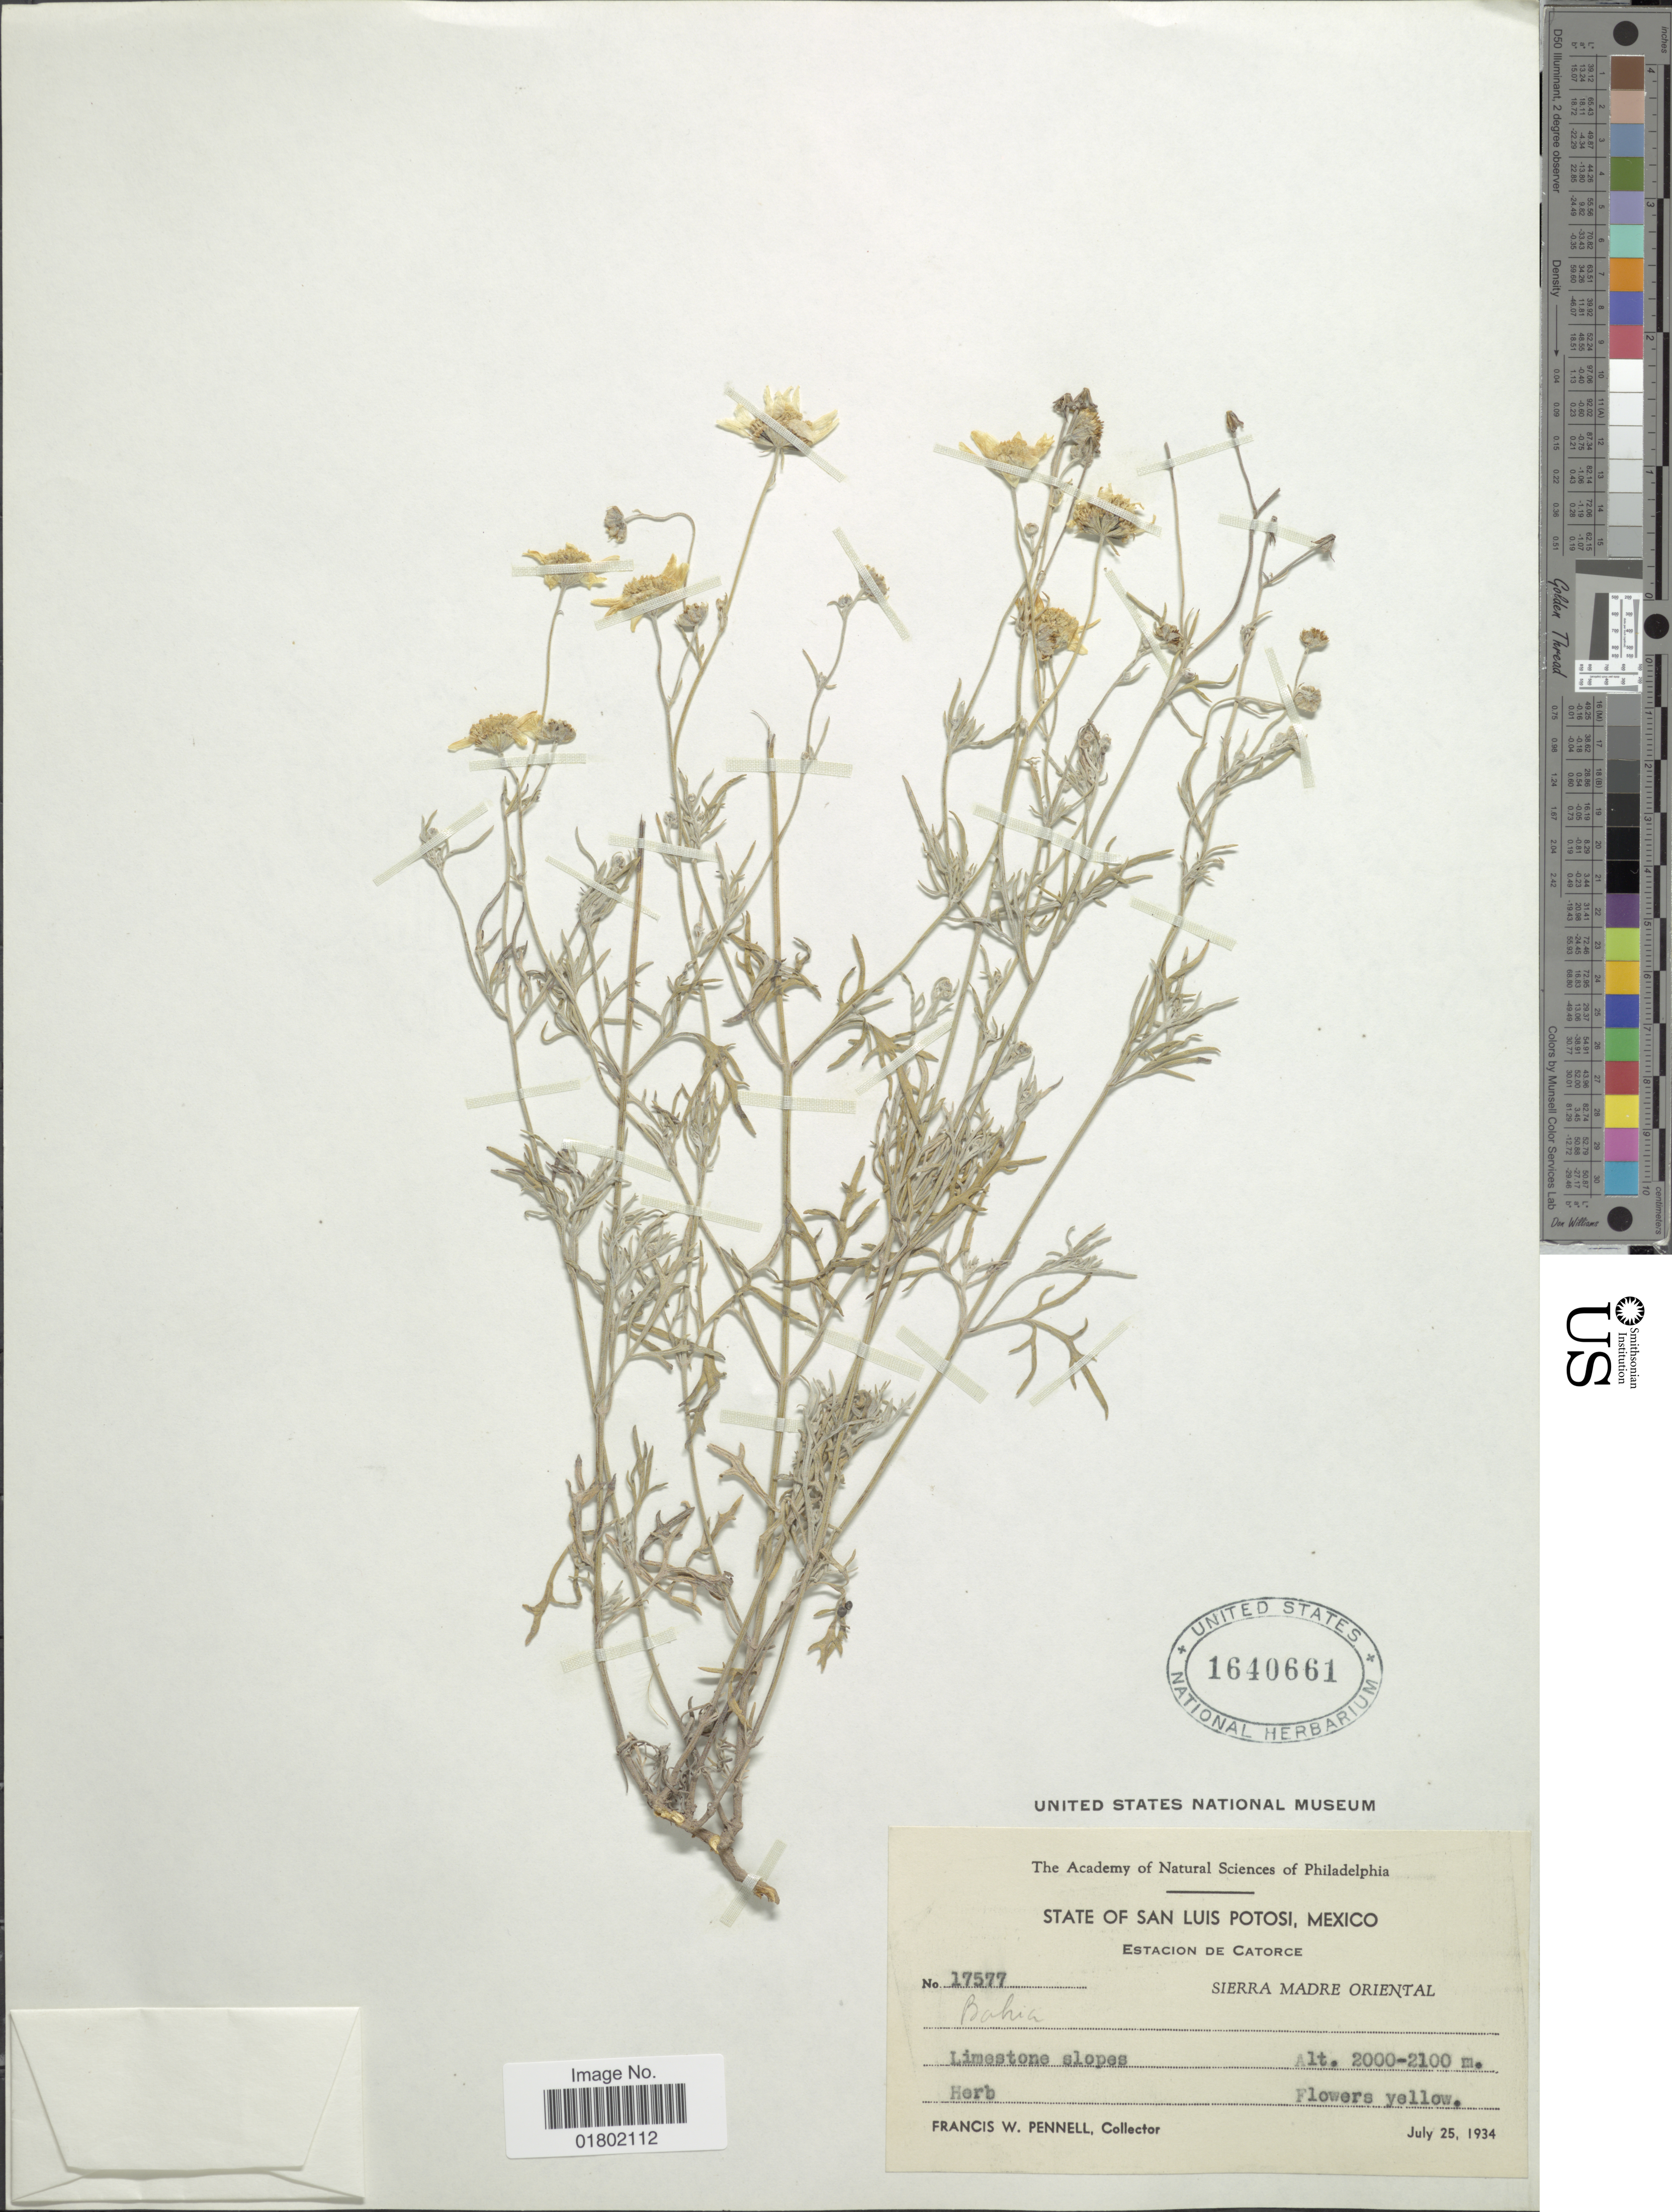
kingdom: Plantae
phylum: Tracheophyta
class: Magnoliopsida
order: Asterales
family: Asteraceae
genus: Bahia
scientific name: Bahia sp.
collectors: F. W. Pennell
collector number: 17577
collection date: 1934-07-25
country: Mexico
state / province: San Luis Potosí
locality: Estacion de Catorce, Sierra Madre Oriental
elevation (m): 2000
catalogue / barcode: US 1640661